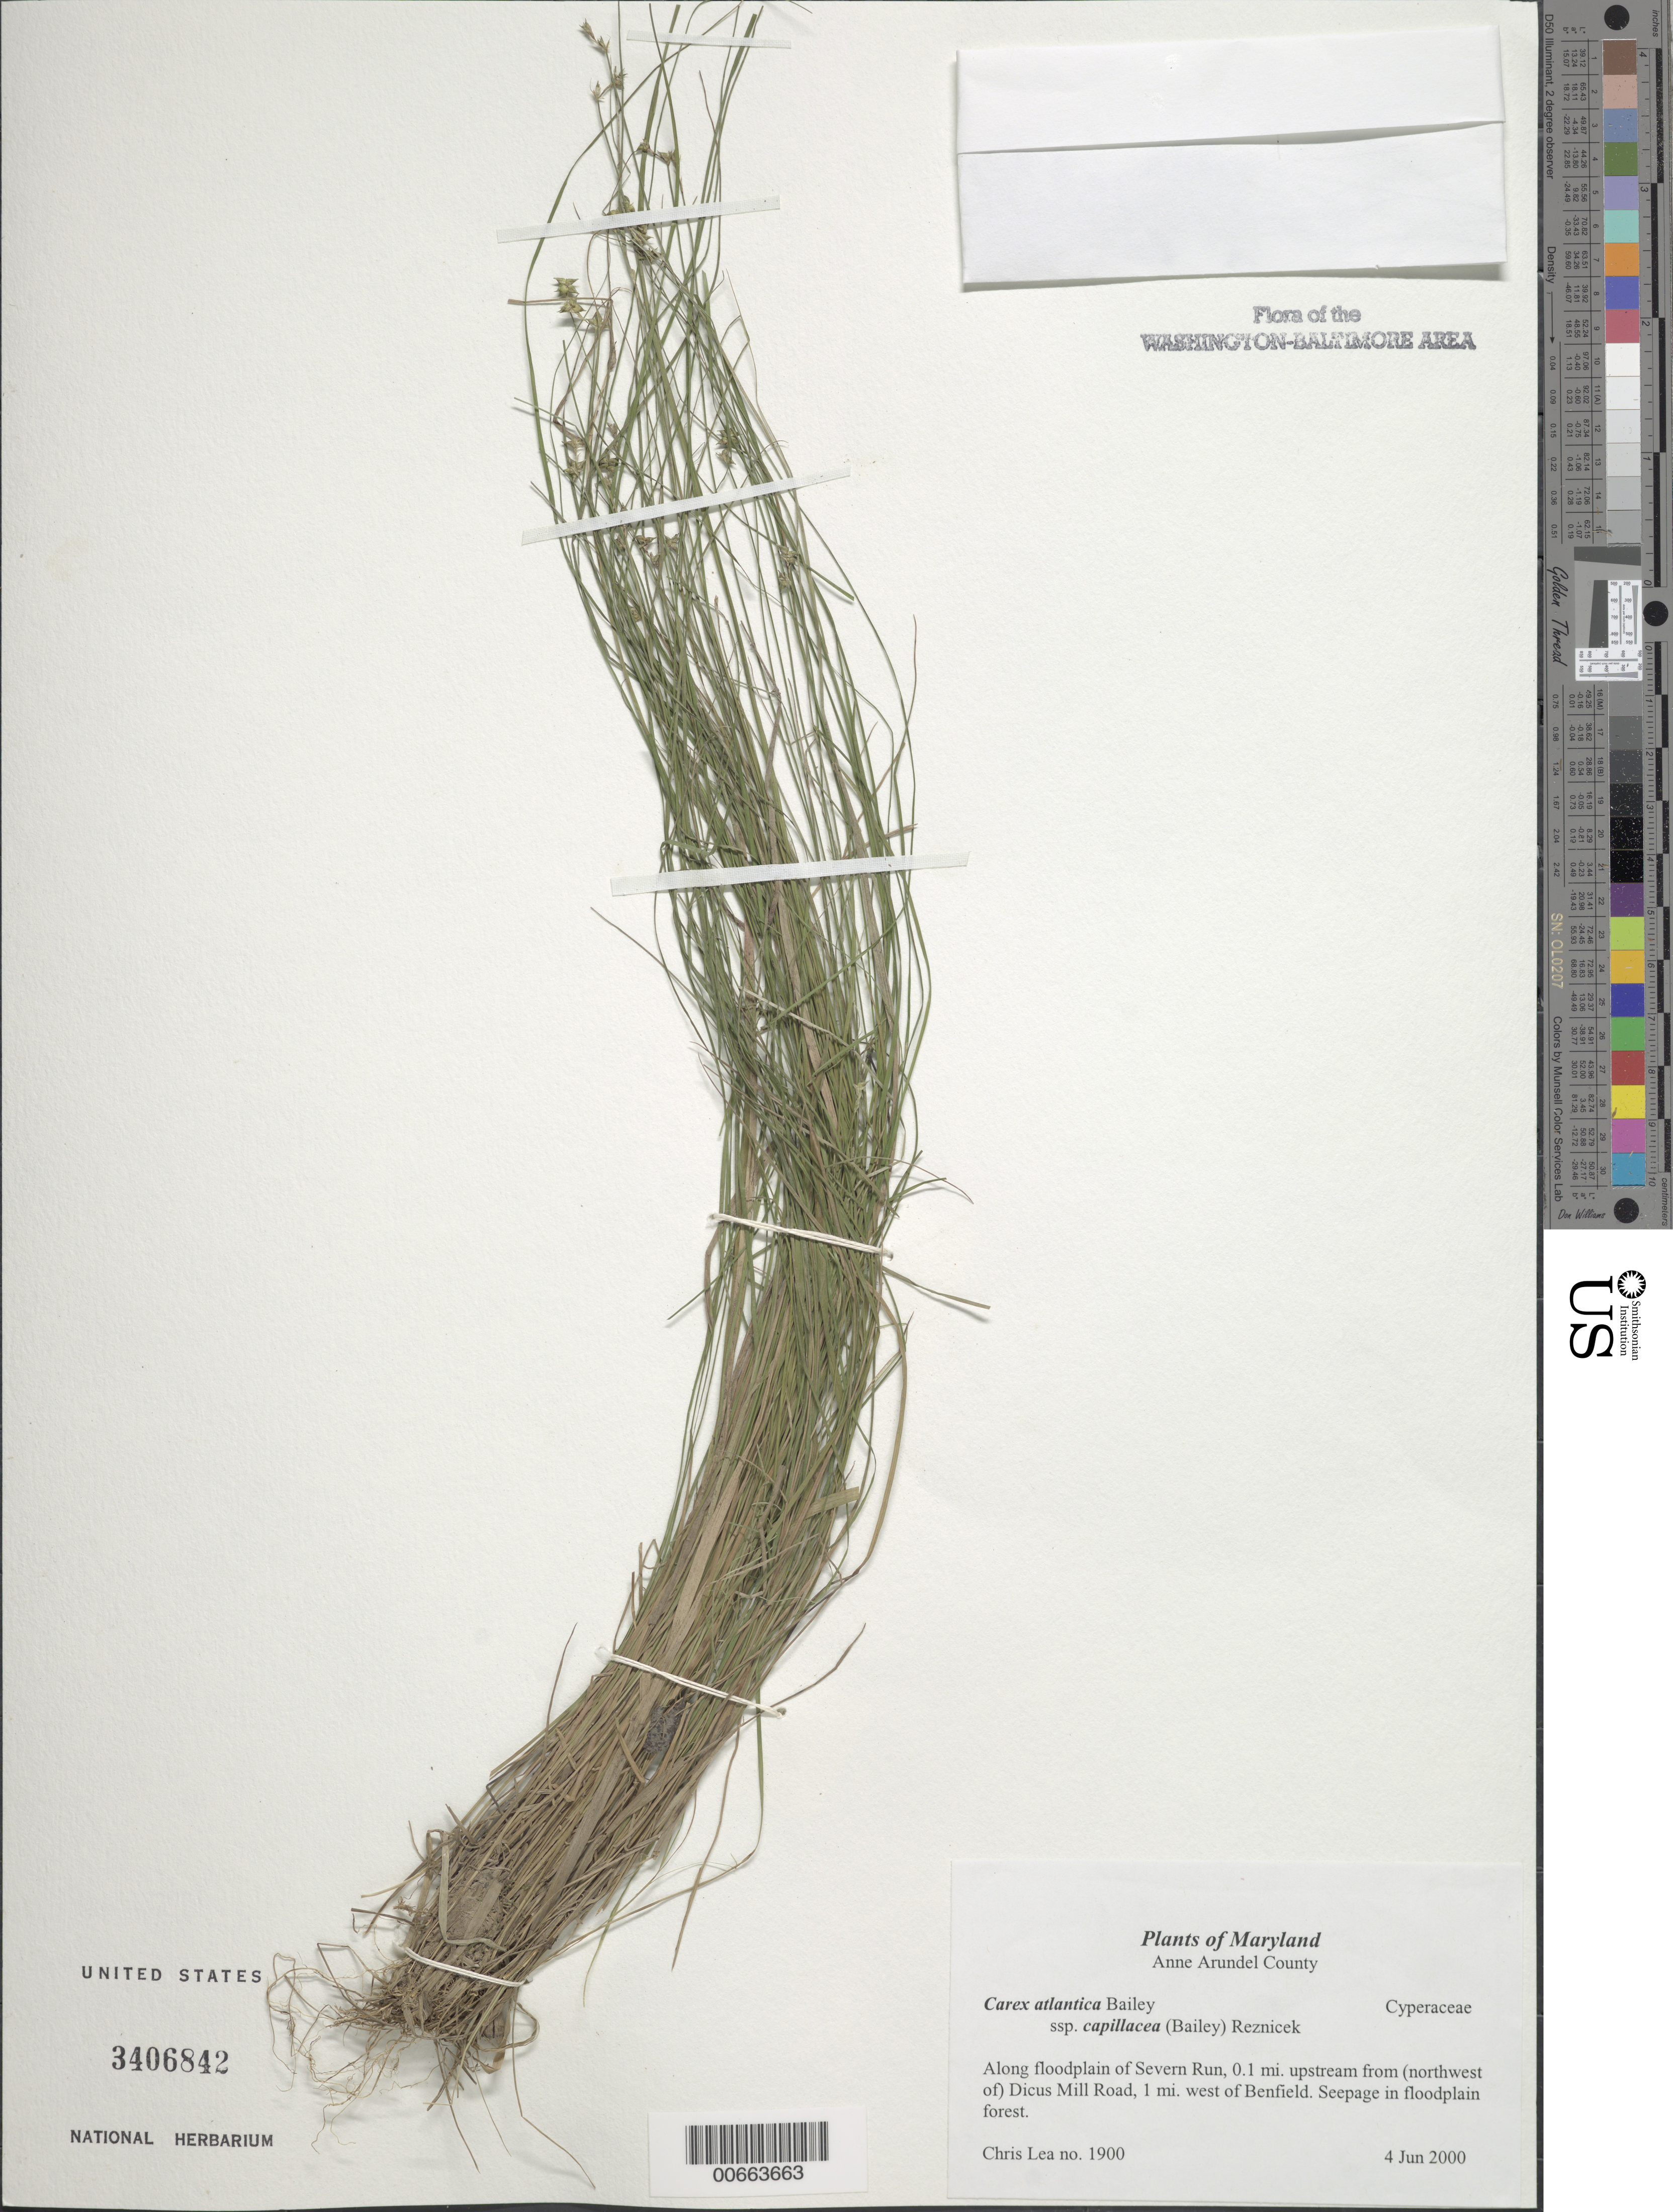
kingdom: Plantae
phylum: Tracheophyta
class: Liliopsida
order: Poales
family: Cyperaceae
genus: Carex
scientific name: Carex howei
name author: Mack.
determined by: Strong, Mark T., (BOT), Smithsonian Institution - National Museum of Natural History (UNITED STATES)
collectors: C. Lea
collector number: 1900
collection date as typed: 04 Jun 2000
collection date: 2000-06-04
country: United States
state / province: Maryland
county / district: Anne Arundel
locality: Along floodplain of Severn Run, 0.1 mi. upstream from (northwest of) Dicus Mill Road, 1 mi. west of Benfield.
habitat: Seepage in floodplain forest.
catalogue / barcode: US 3406842